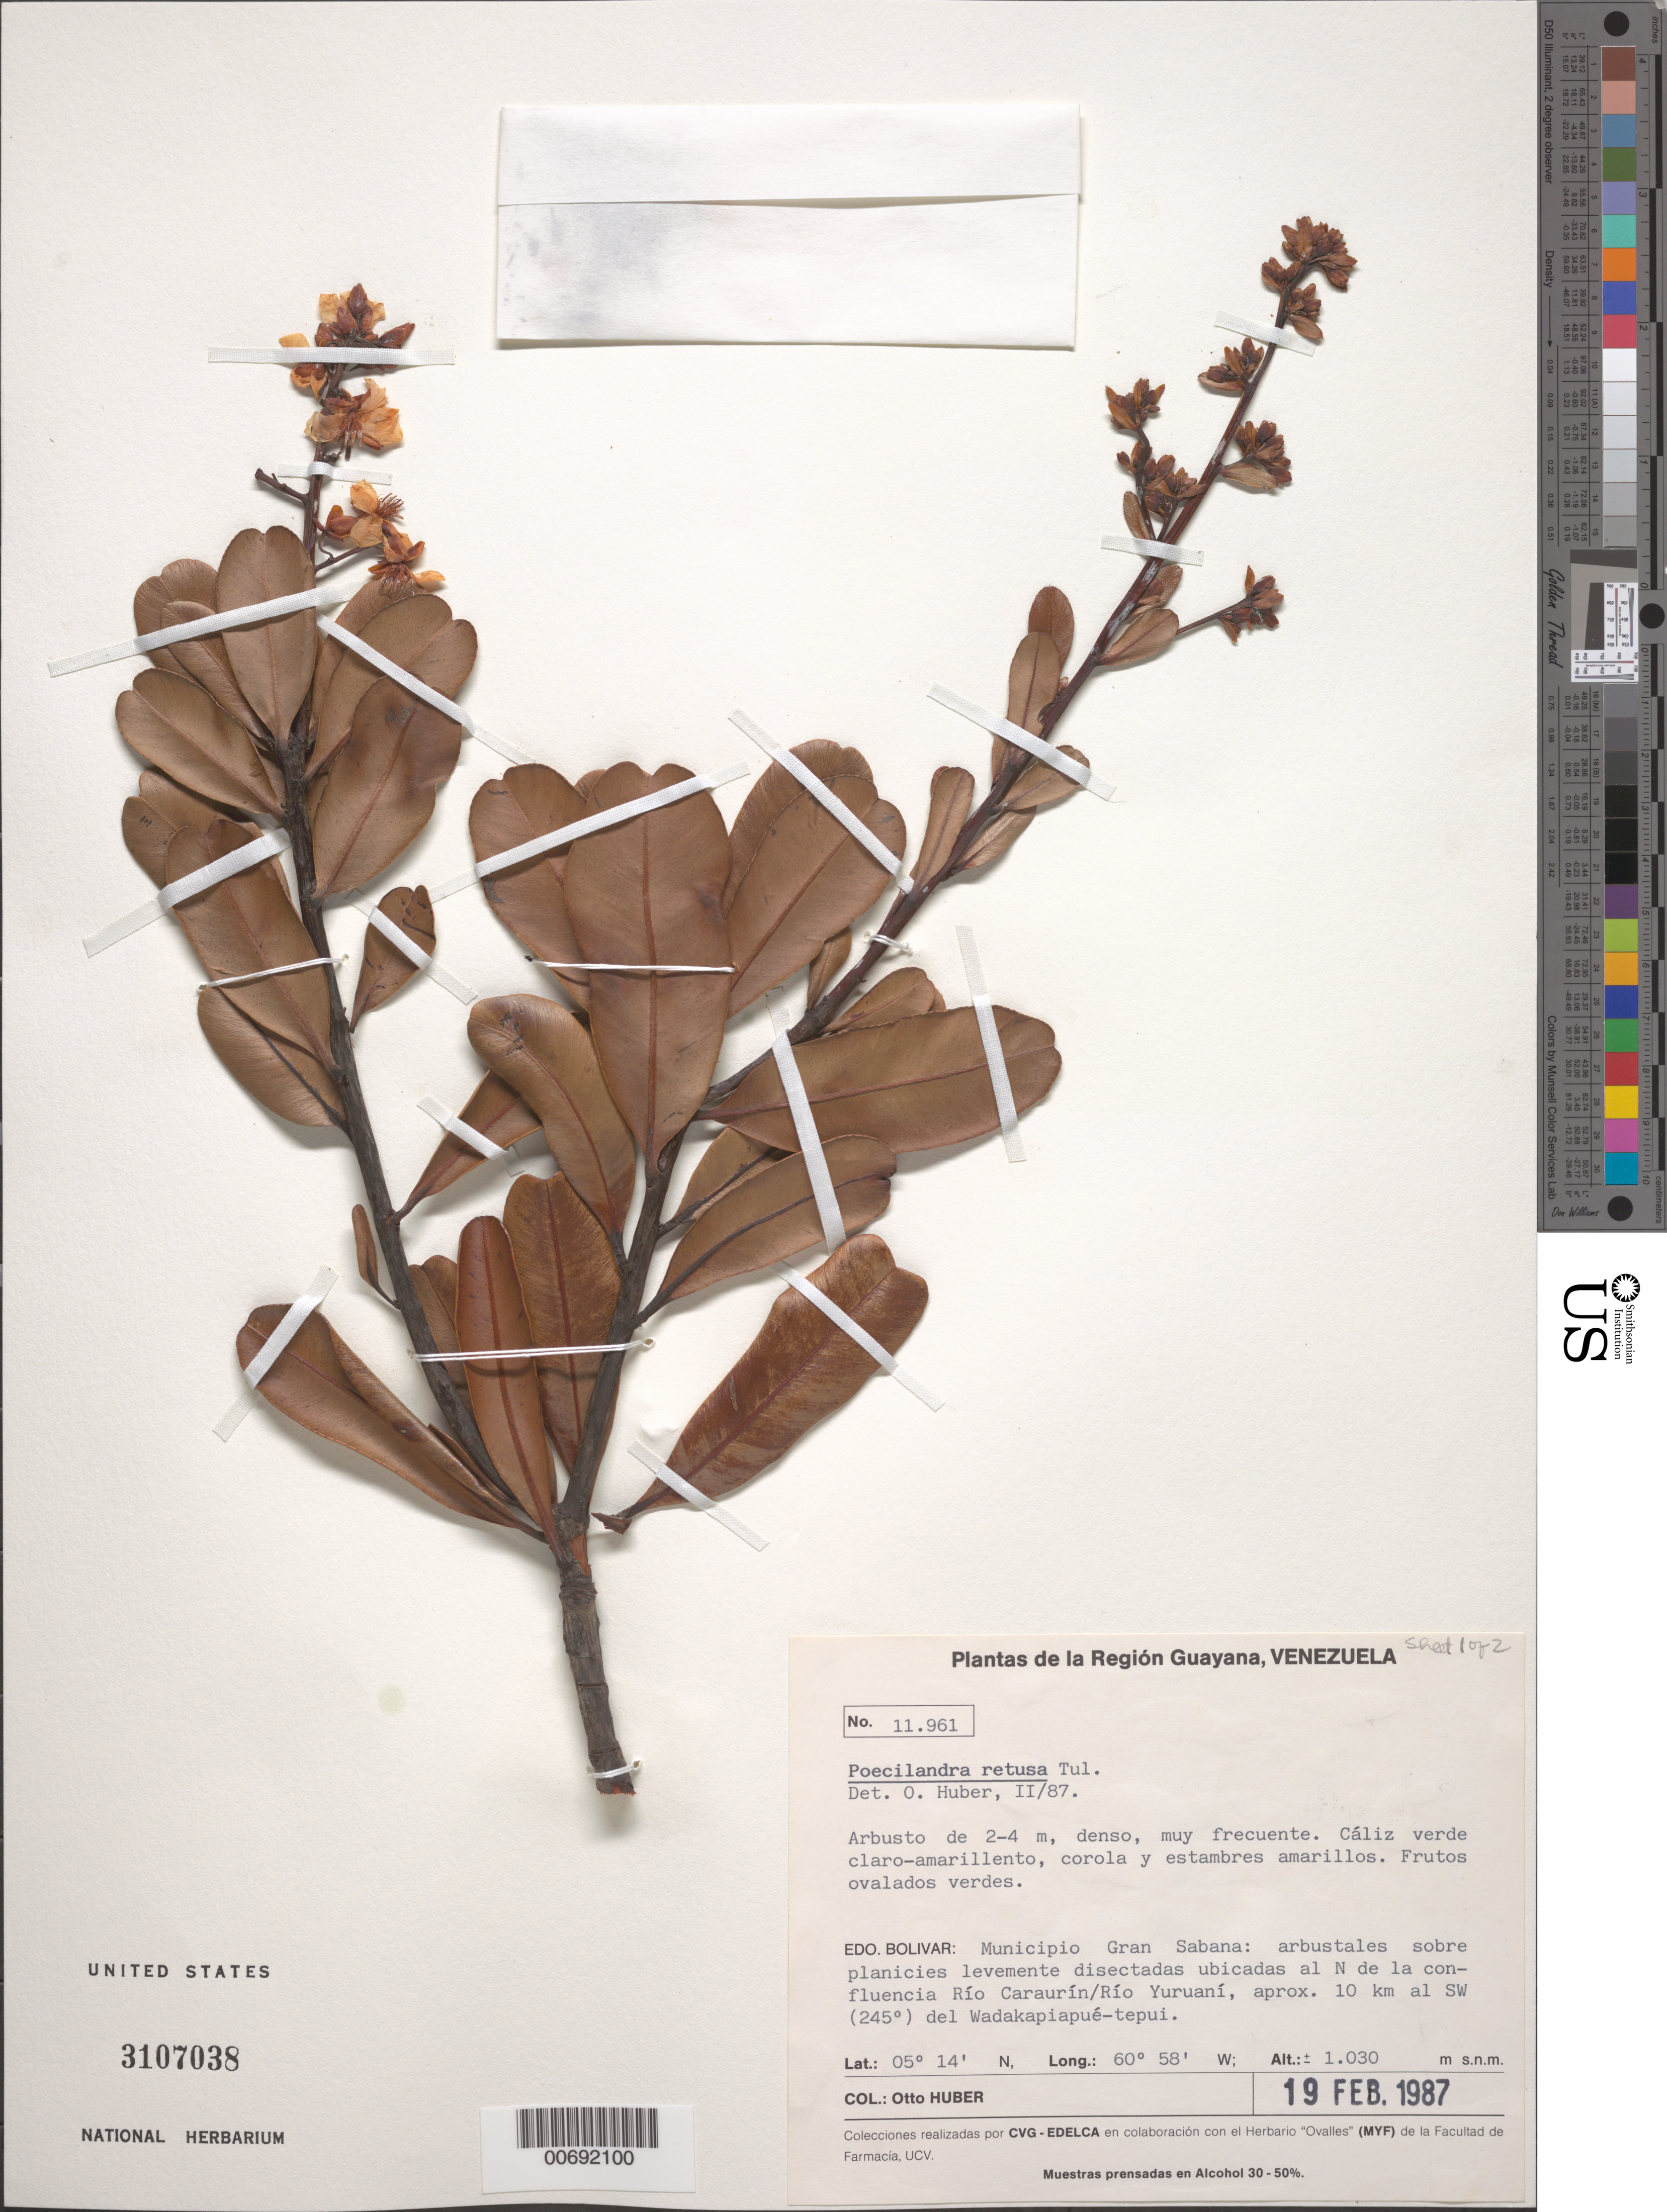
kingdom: Plantae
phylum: Tracheophyta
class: Magnoliopsida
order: Malpighiales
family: Ochnaceae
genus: Poecilandra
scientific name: Poecilandra retusa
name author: Tul.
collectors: O. Huber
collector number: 11961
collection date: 1987-02-19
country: Venezuela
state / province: Bolivar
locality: Región Guayana. Municipio Gran Sabana: arbustales sobre planicies levemente disectadas ubicadas al N de la confluencia Río Caraurín/Río Yuruaní, aprox. 10 km al SW (245°) del Wadakapiapué-tepui.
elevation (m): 1030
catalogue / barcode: US 3107038